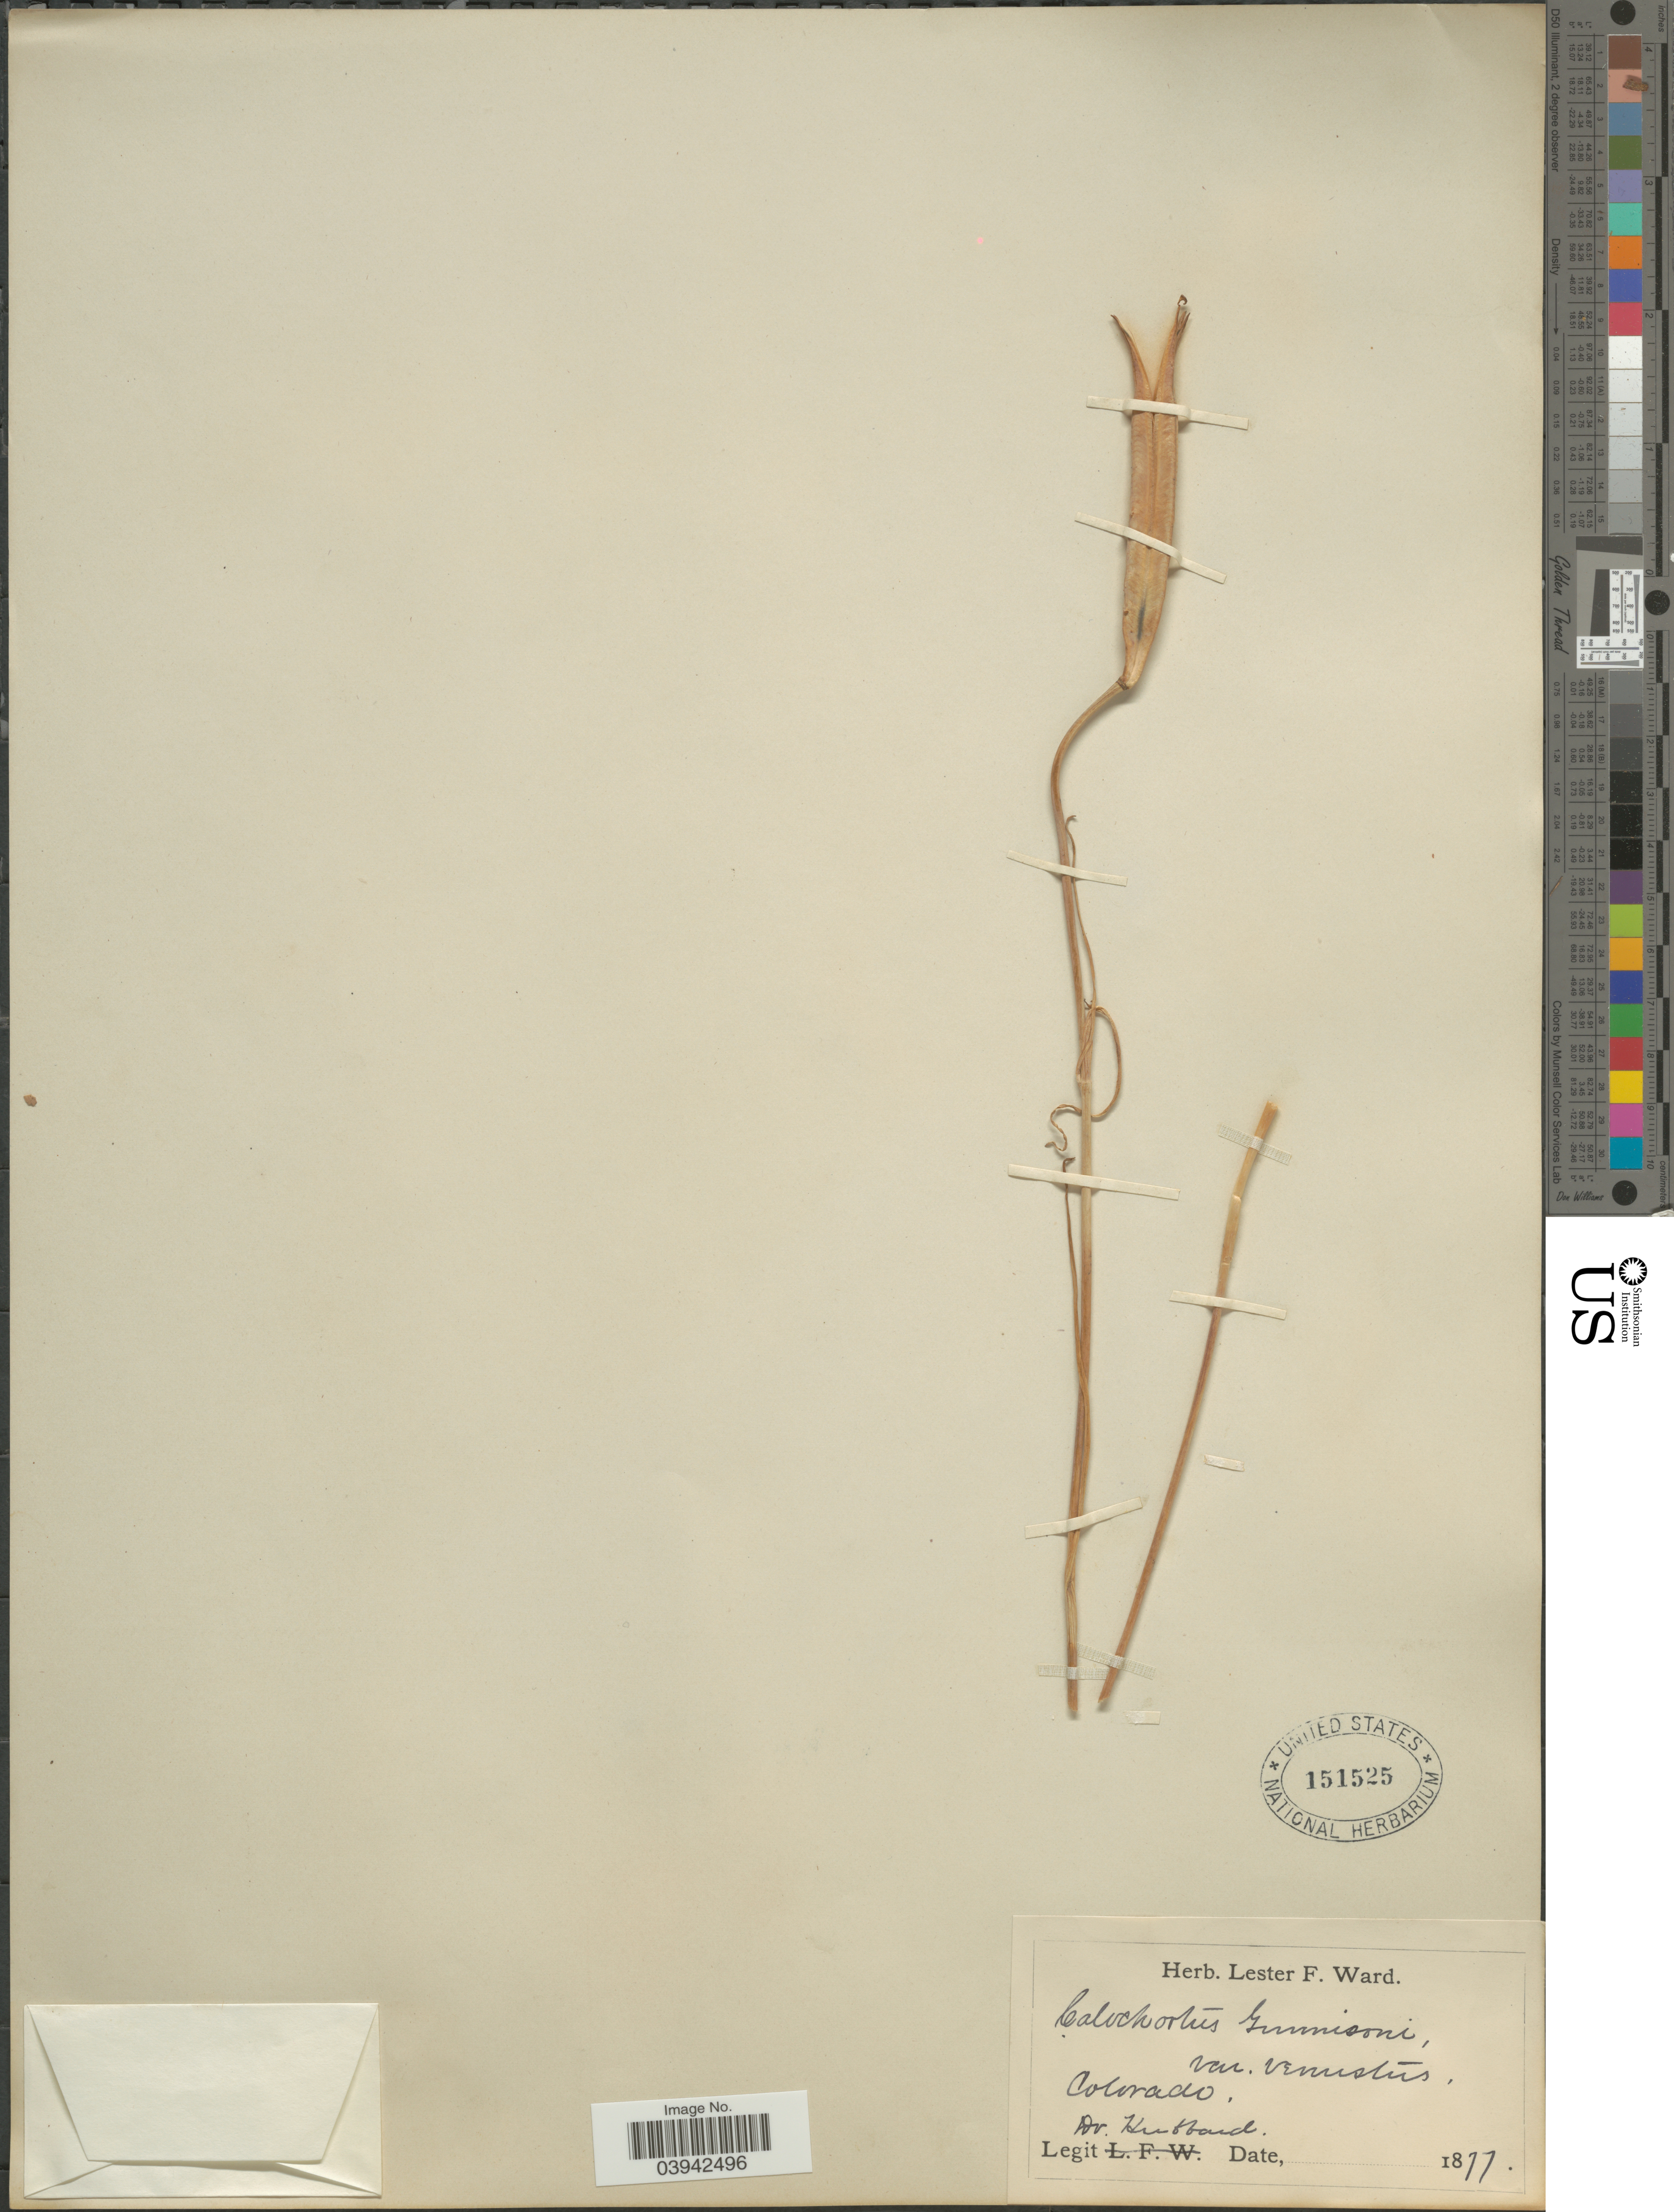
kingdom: Plantae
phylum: Tracheophyta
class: Liliopsida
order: Liliales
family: Liliaceae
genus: Calochortus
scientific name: Calochortus gunnisonii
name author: S. Watson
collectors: Hubbard, --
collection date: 1877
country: United States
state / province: Colorado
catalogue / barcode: US 151525